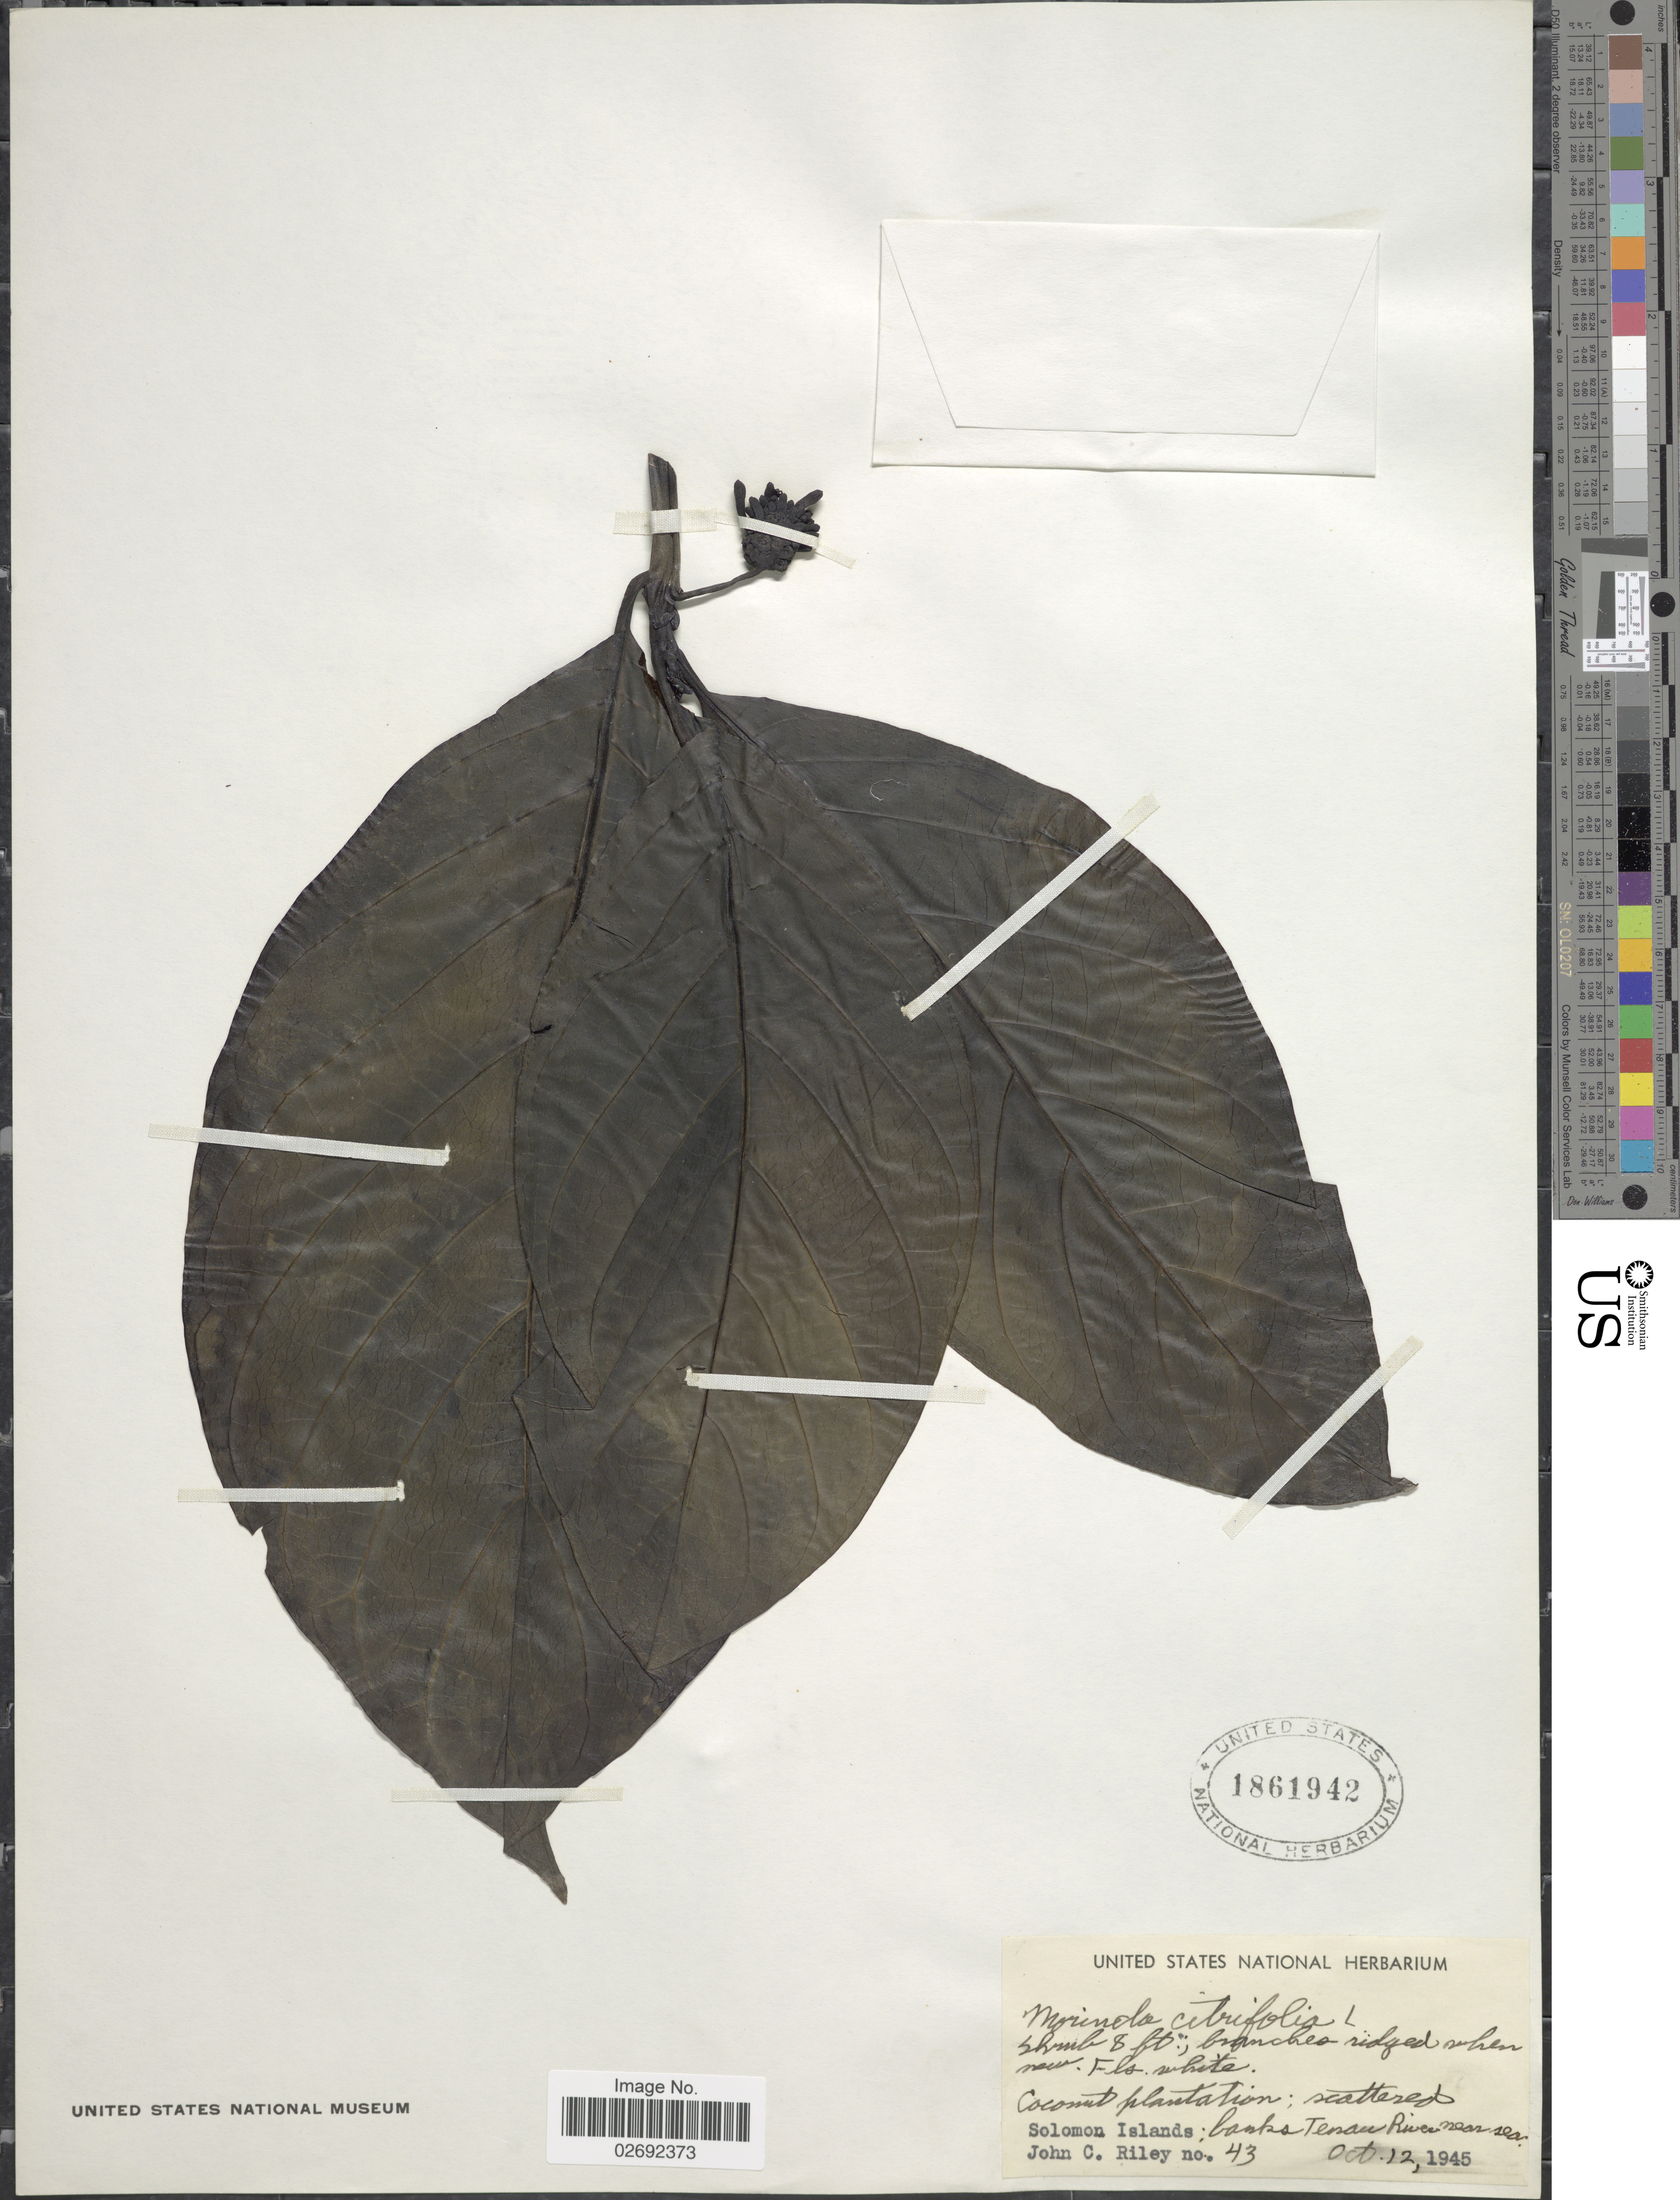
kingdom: Plantae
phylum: Tracheophyta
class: Magnoliopsida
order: Gentianales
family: Rubiaceae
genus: Morinda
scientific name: Morinda citrifolia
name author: L.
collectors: J. Riley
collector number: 43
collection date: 1945-10-12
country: Solomon Islands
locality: Banks Tenau River near sea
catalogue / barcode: US 1861942